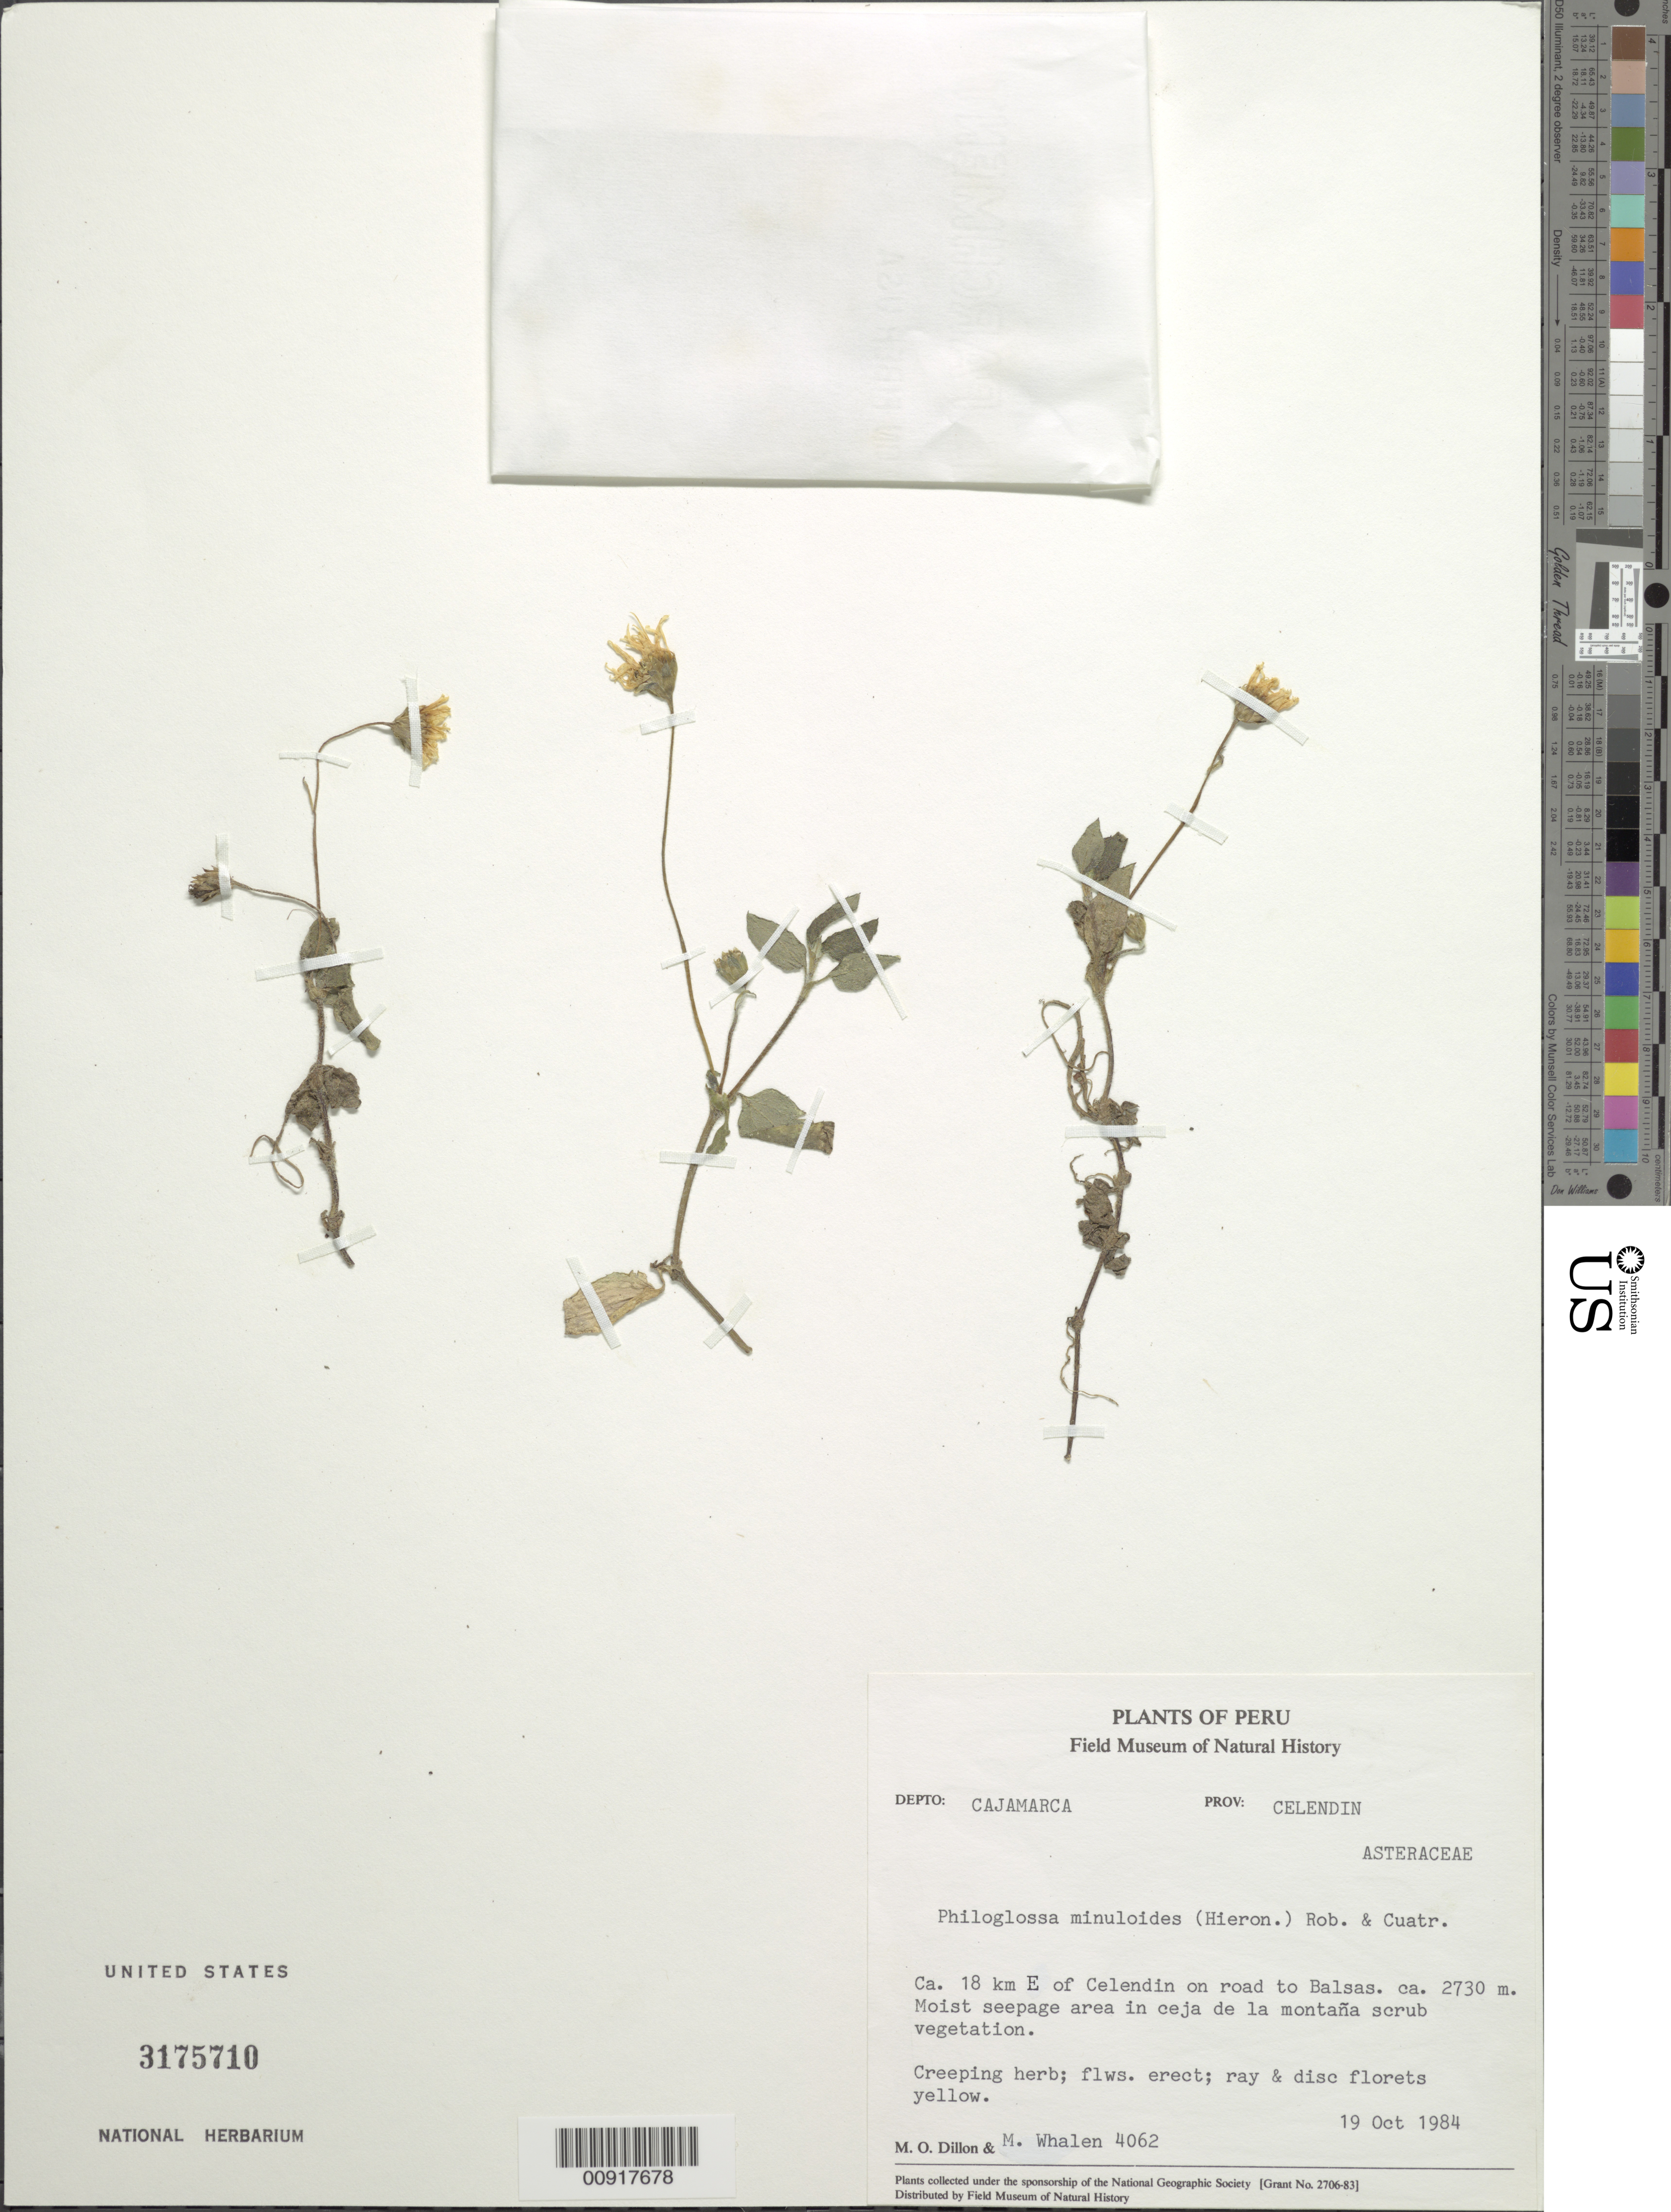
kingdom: Plantae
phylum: Tracheophyta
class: Magnoliopsida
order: Asterales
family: Asteraceae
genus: Philoglossa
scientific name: Philoglossa mimuloides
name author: (Hieron.) H. Rob. & Brettell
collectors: M. O. Dillon & M. Whalen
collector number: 4062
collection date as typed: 19 October 1984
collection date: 1984-10-19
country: Peru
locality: Prov. Celedin, Dpto. Cajamarca, 18 km E of Celedin on road to Balsas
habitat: Moist seepage area in ceja de la montaña scrub vegetation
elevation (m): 2730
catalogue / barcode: US 3175710